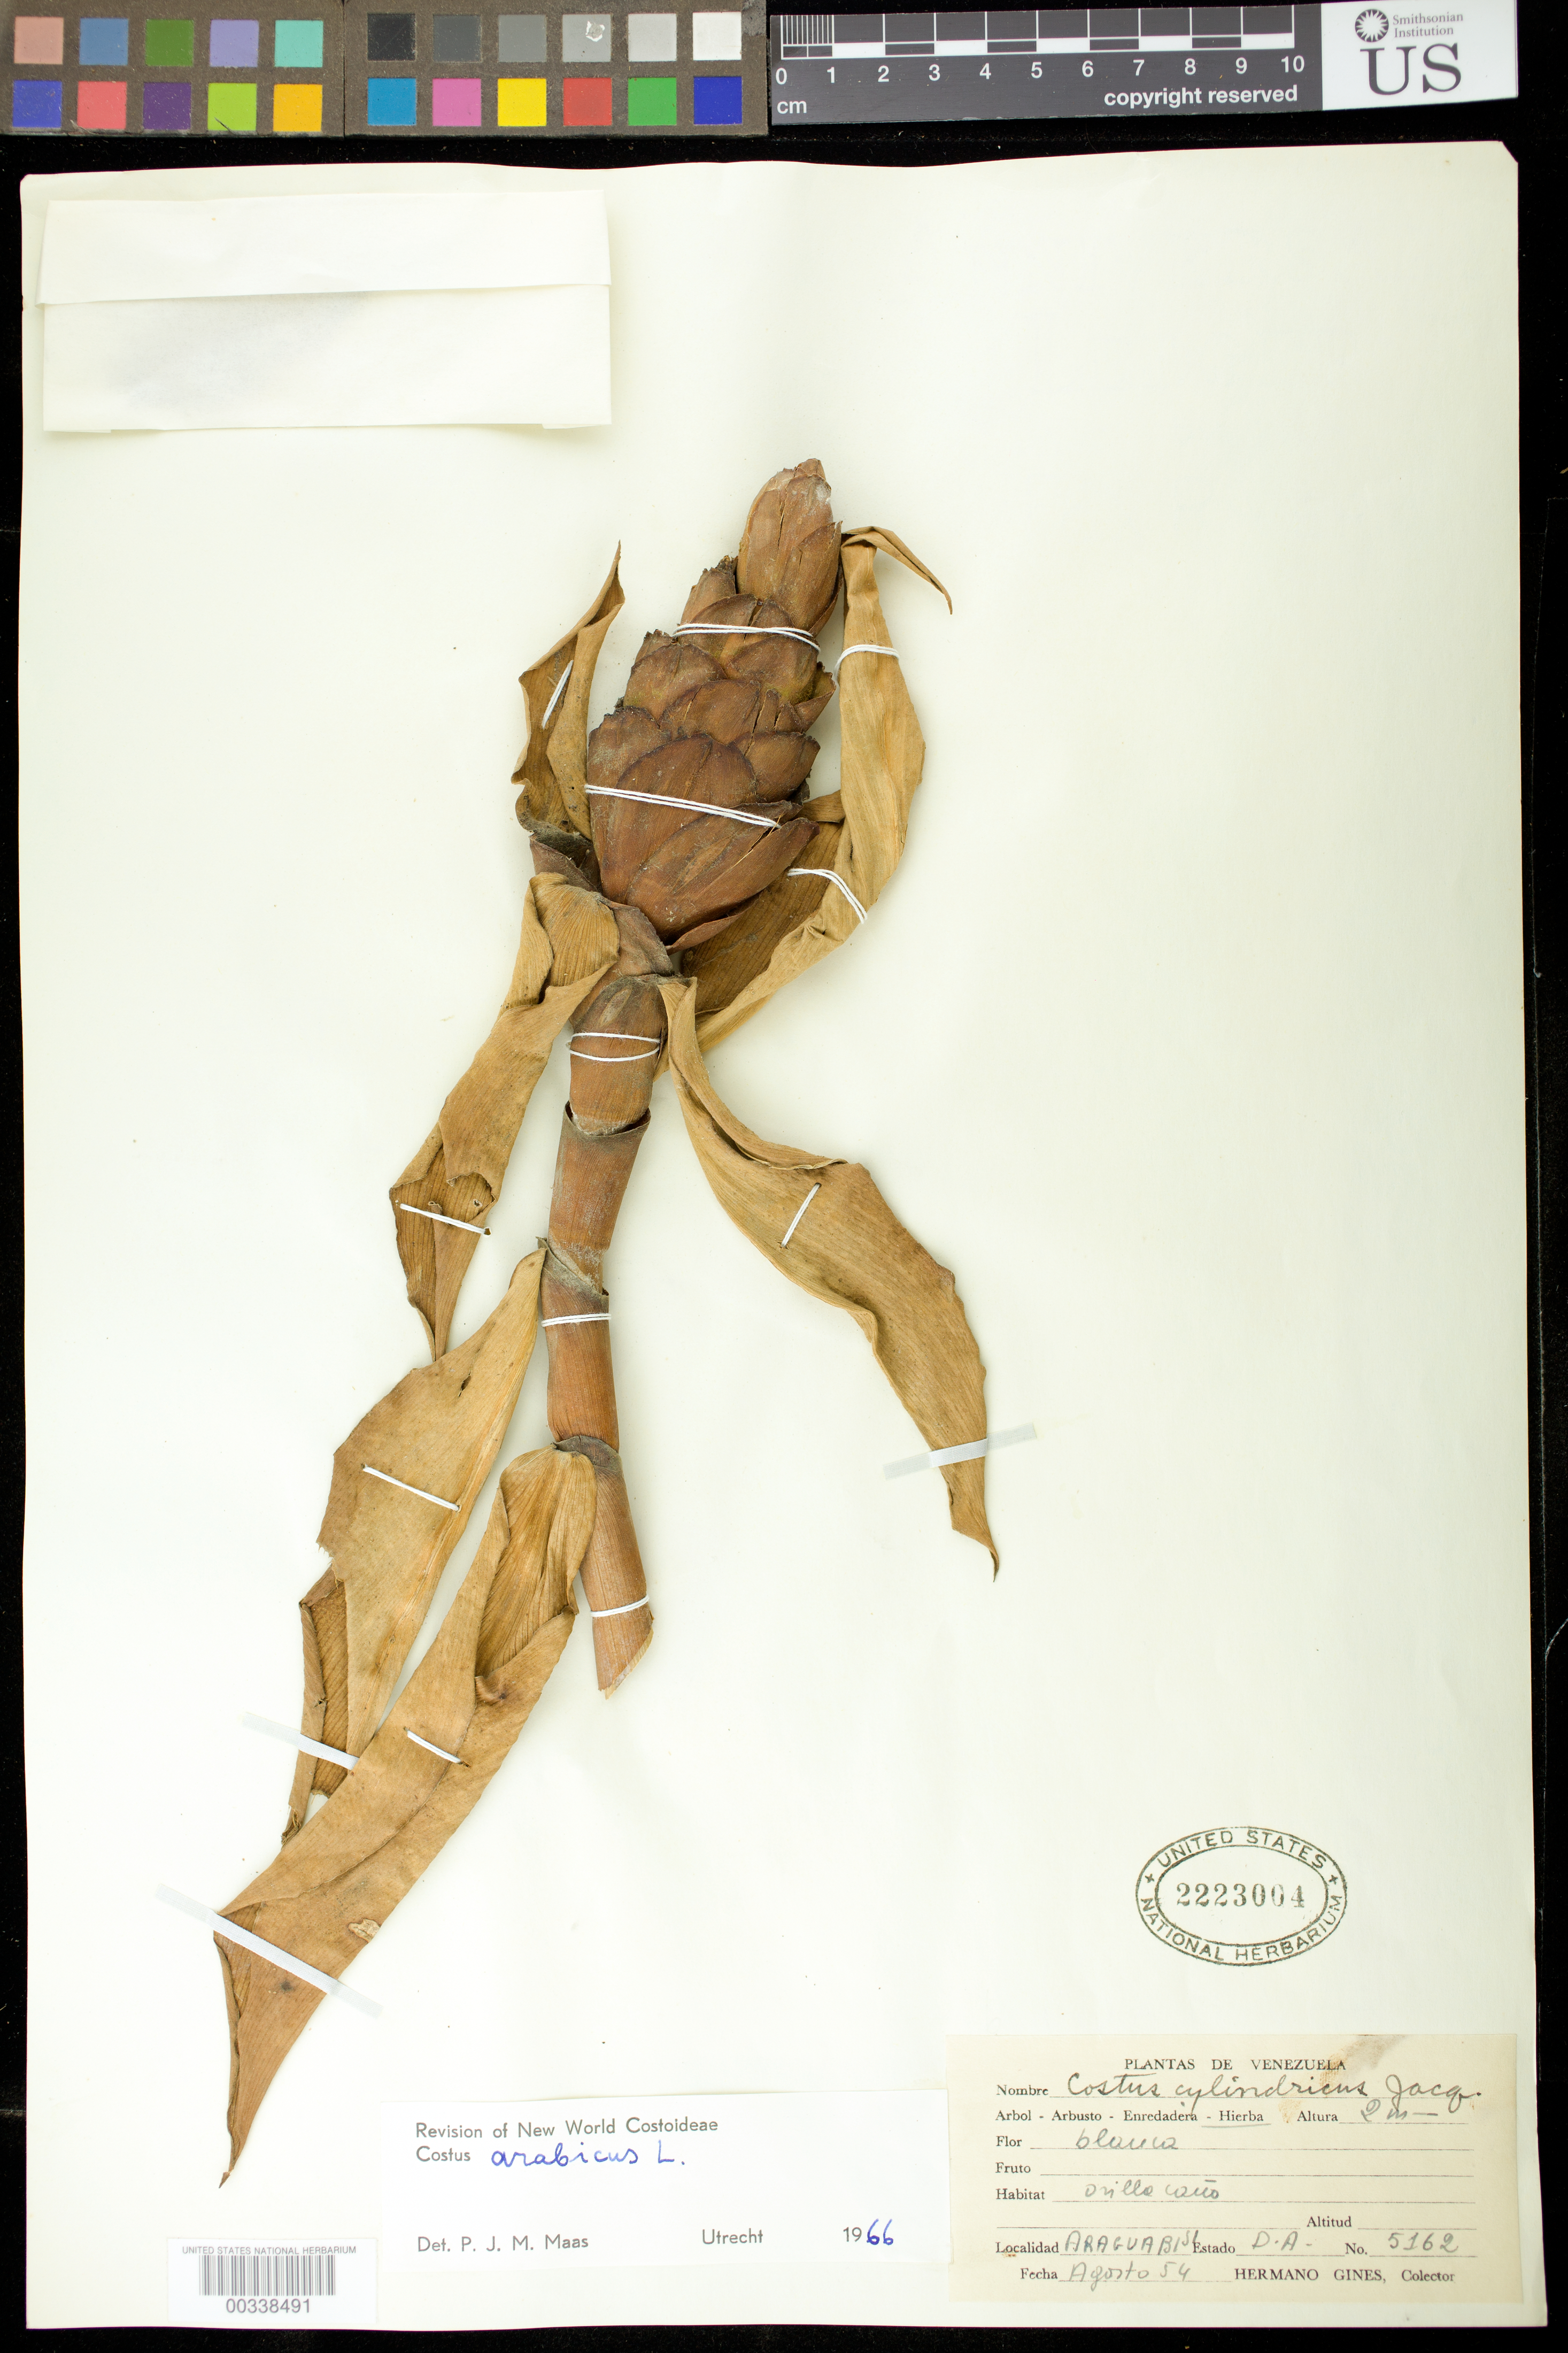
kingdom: Plantae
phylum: Tracheophyta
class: Liliopsida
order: Zingiberales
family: Costaceae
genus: Costus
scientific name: Costus arabicus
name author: L.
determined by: Maas, Paul J. M.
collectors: Bro. Gines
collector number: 5162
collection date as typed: Aug 1954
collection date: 1954-08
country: Venezuela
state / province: Delta Amacuro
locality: Araguabisi, d.a.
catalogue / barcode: US 2223004